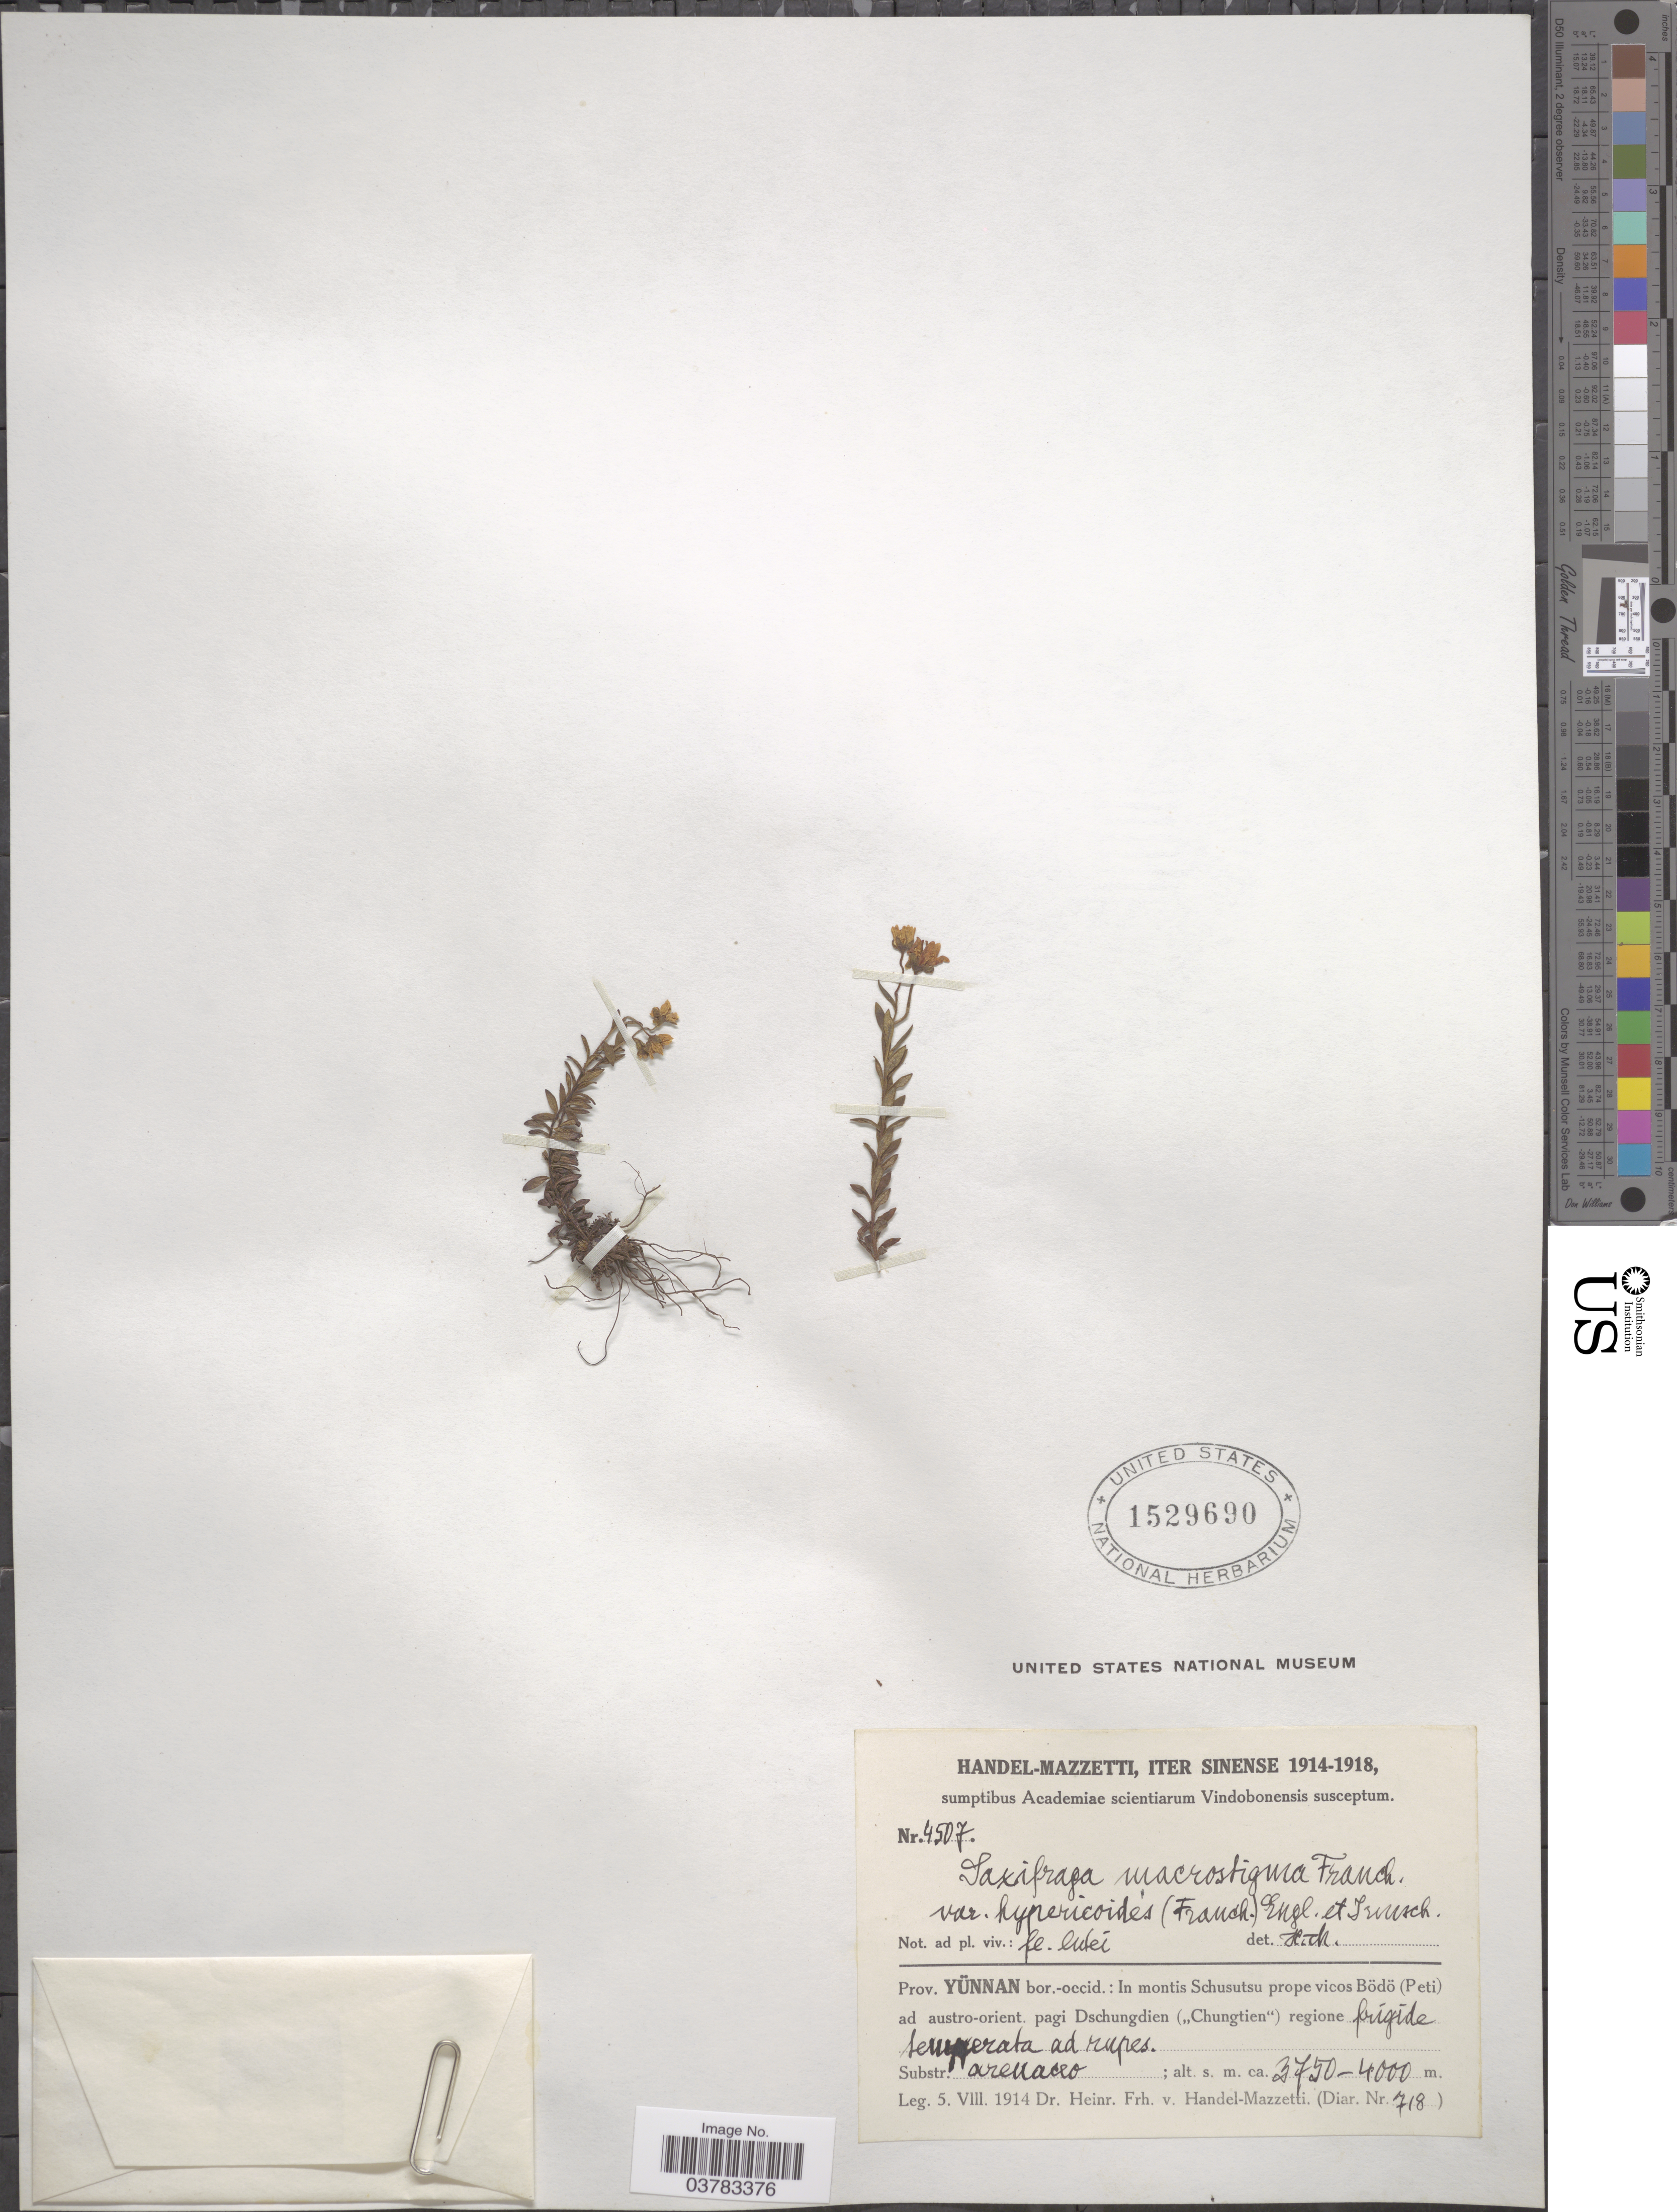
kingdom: Plantae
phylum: Tracheophyta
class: Magnoliopsida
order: Saxifragales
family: Saxifragaceae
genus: Saxifraga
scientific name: Saxifraga macrostigma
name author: Franch.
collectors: H. Handel-Mazzetti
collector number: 4507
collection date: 1914-08-05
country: China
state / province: Yunnan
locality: Iter Sinense 1914-1918. Prov. Yünnan bor.-occid.: In montis Schusutsu prope vicos Bödö (Peti) ad austro-orient. pagi Schungdien ("Chungtien") regione frigide seuperata [interpreted] ad rupes.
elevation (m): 3750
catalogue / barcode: US 1529690